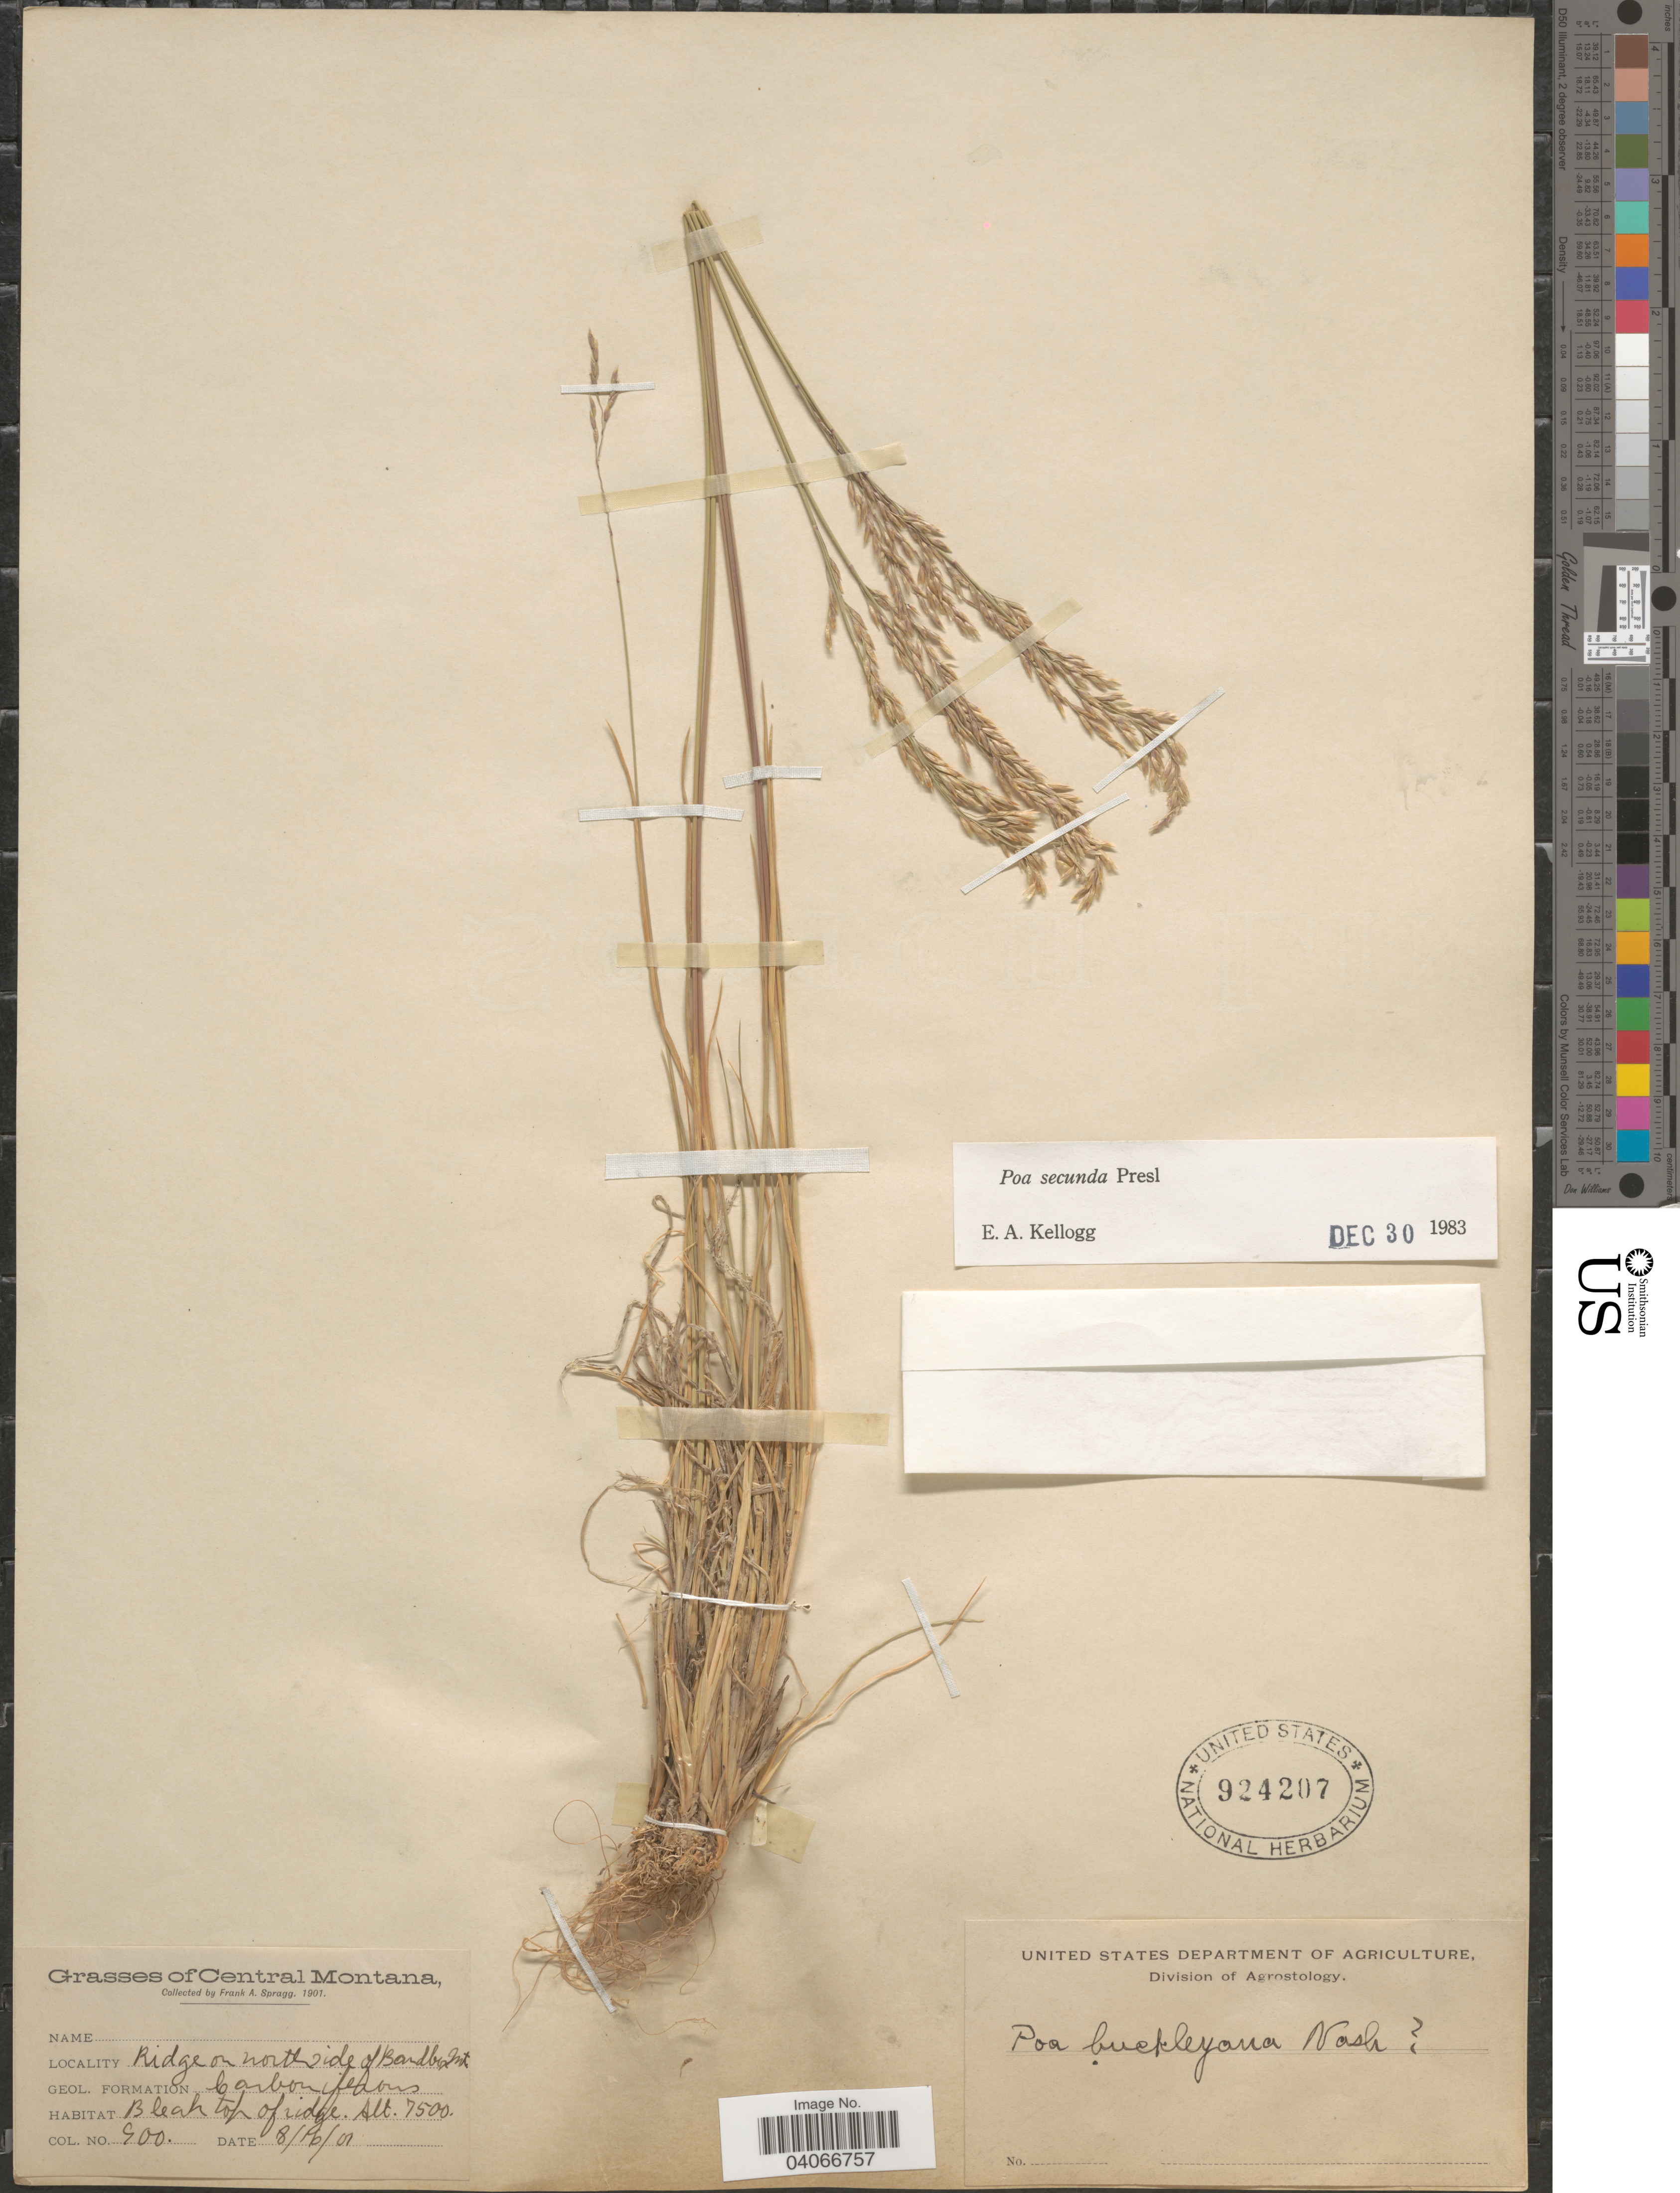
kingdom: Plantae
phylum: Tracheophyta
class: Liliopsida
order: Poales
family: Poaceae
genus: Poa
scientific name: Poa secunda subsp. secunda var. scabrella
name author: (Thurb.) Soreng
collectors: F. Spragg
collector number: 900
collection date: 1901-08-16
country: United States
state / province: Montana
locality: Central Montana. Ridge on north side of Bandbox Mt.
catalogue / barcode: US 924207